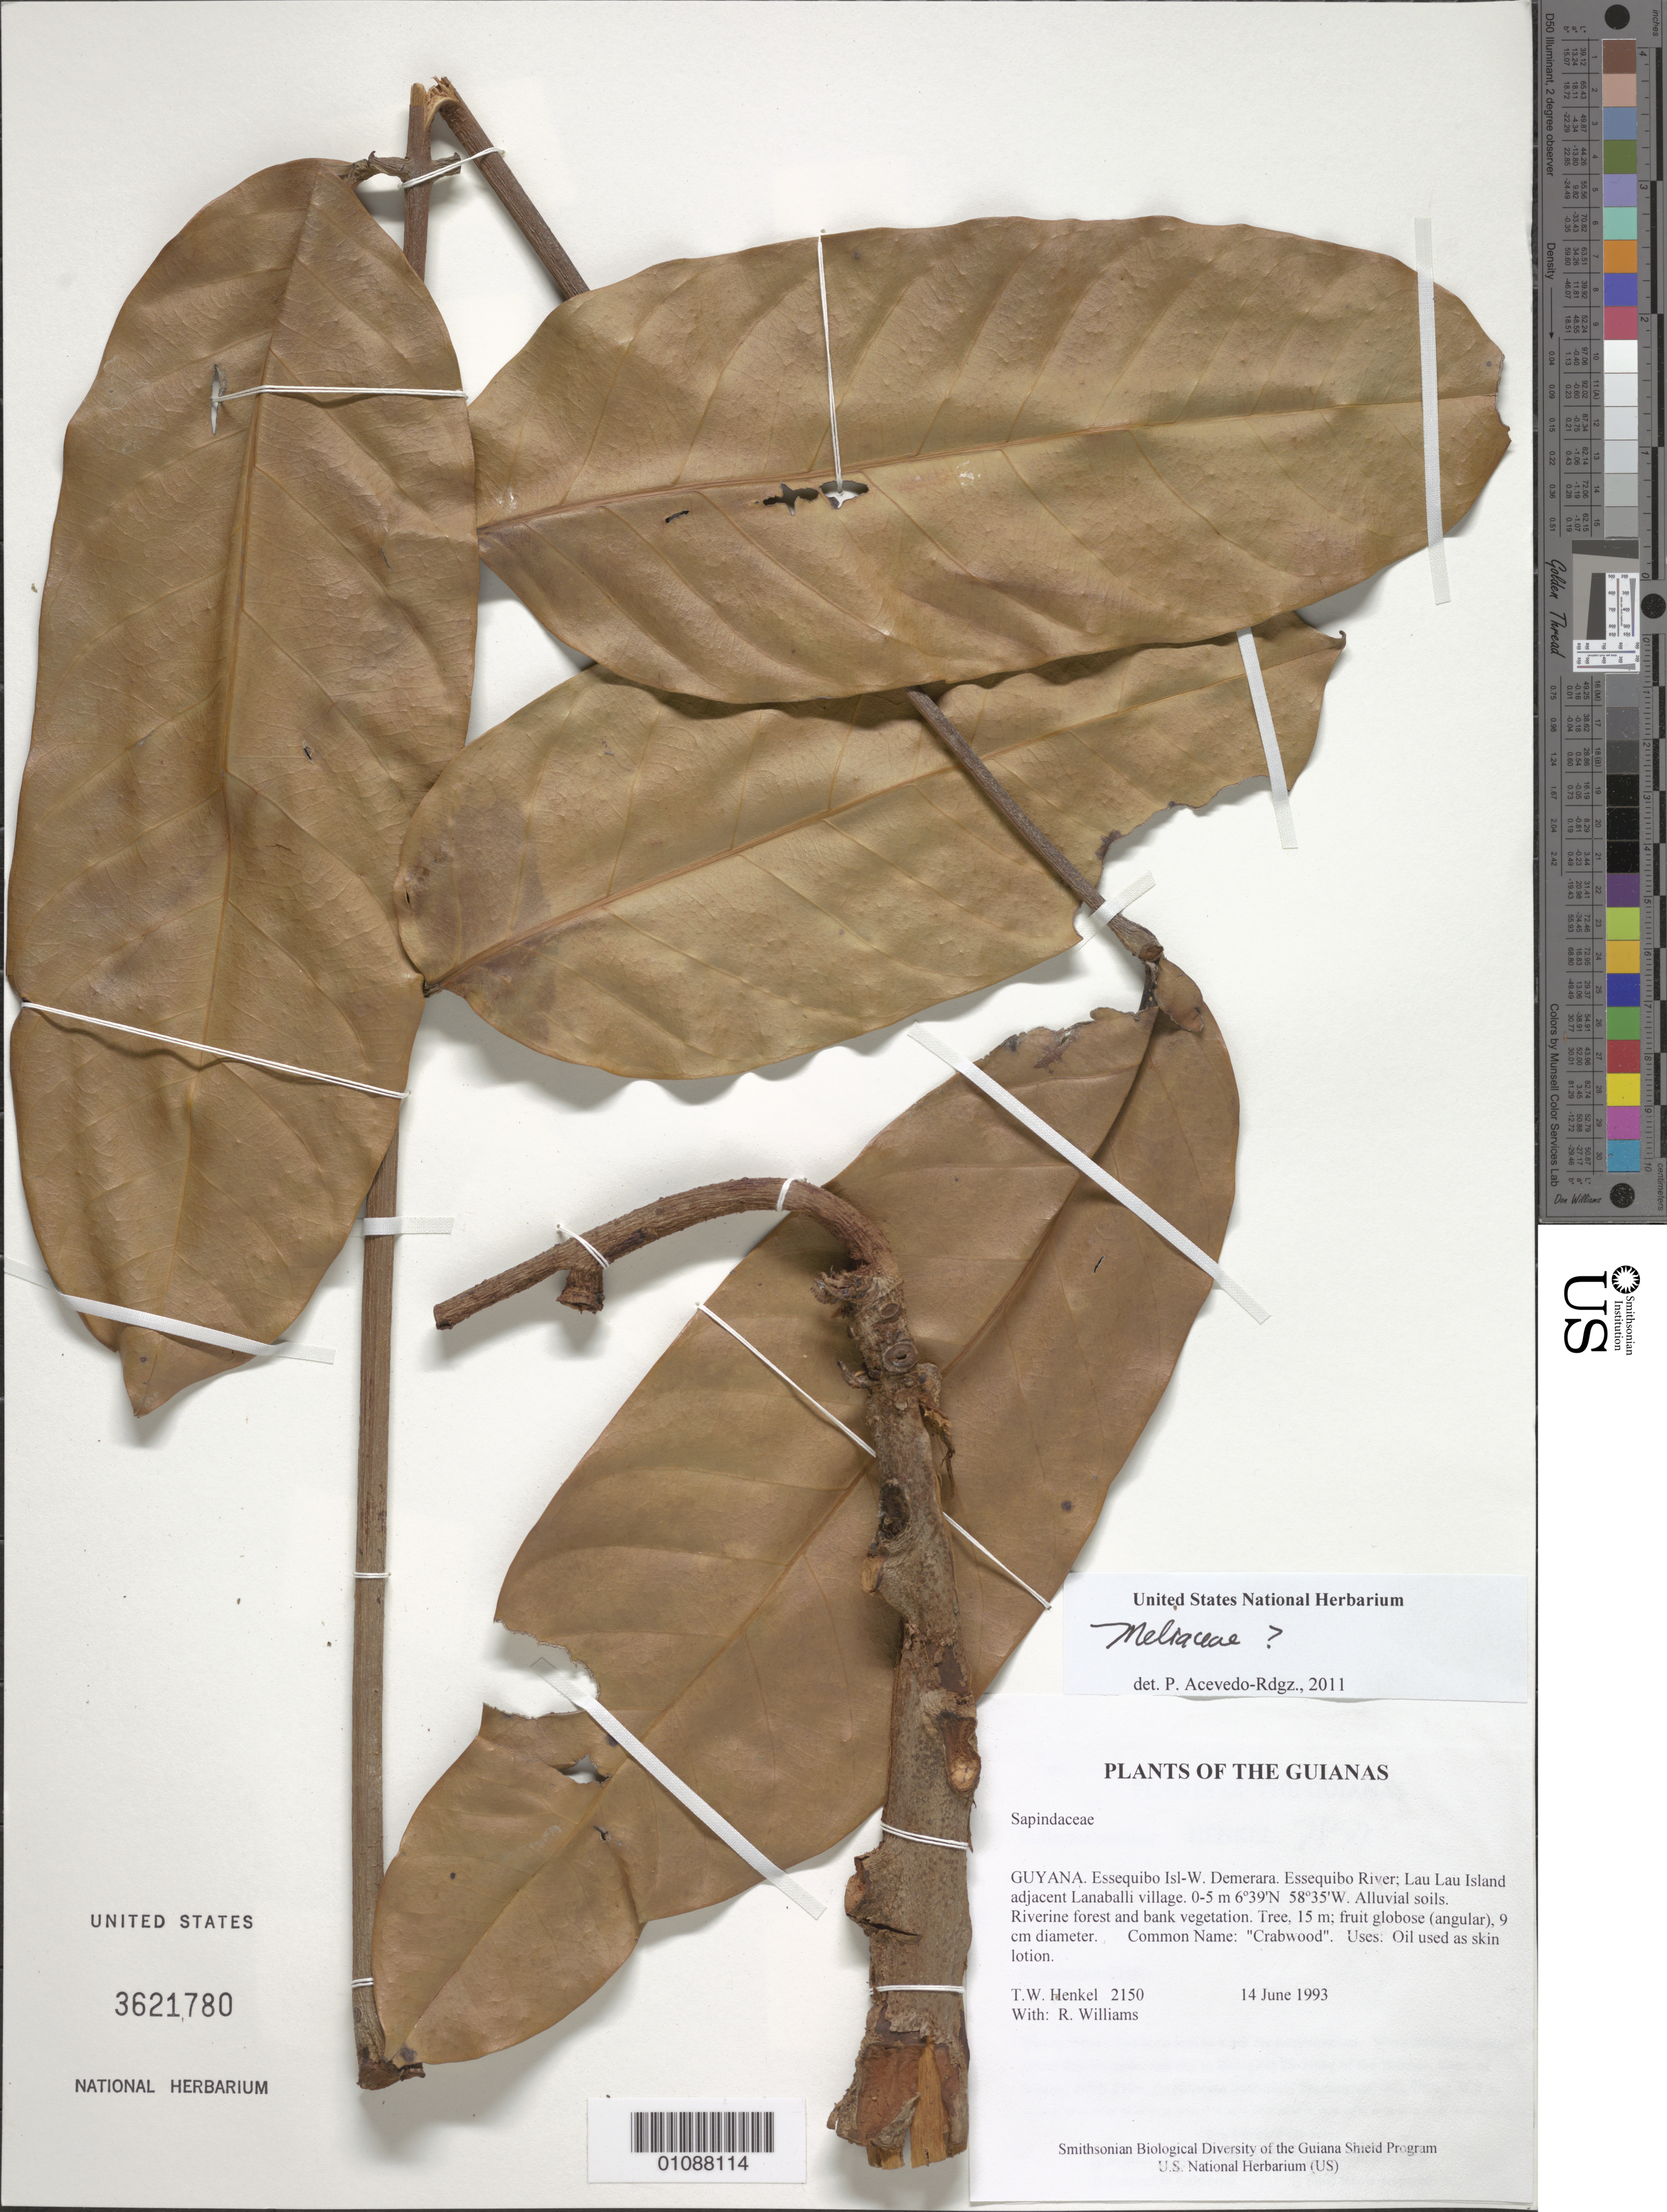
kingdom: Plantae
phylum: Tracheophyta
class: Magnoliopsida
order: Sapindales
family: Meliaceae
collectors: T. Henkel & R. Williams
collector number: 2150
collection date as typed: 14 June 1993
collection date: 1993-06-14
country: Guyana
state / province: Essequibo Isl-W. Demerara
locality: Essequibo River; Lau Lau Island adjacent Lanaballi village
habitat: Alluvial soils. Riverine forest and bank vegetation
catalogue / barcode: US 3621780